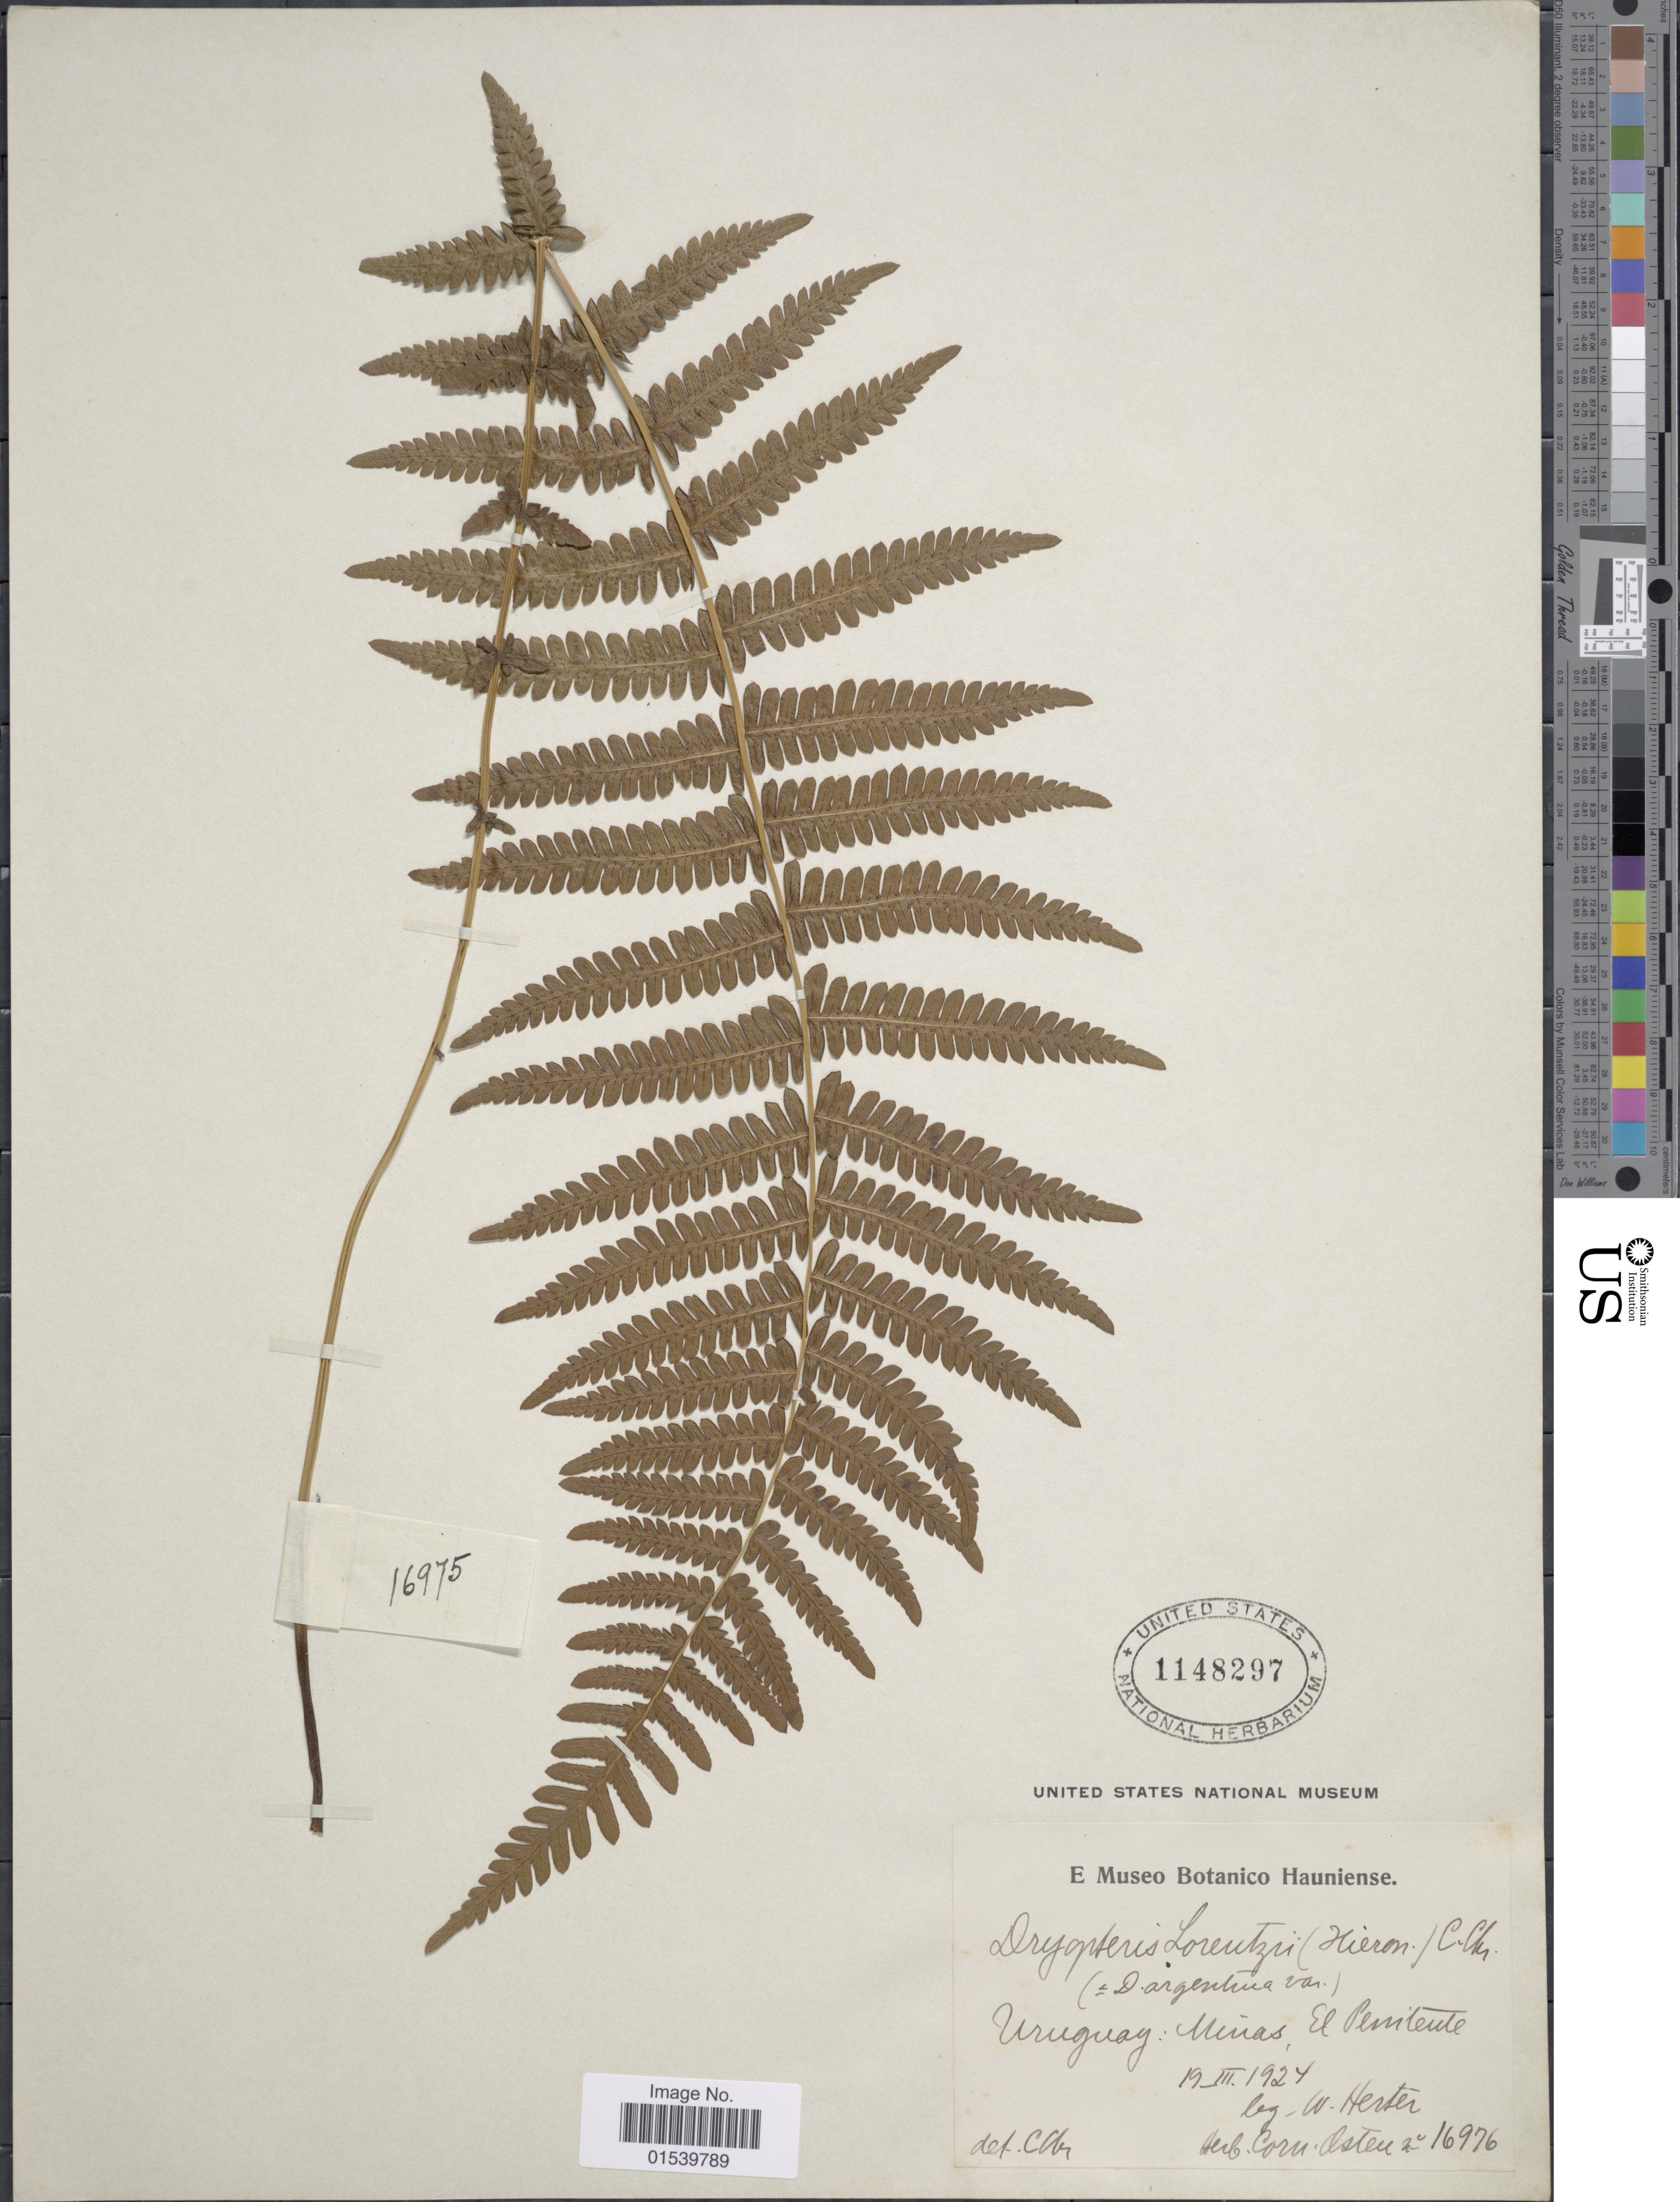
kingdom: Plantae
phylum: Tracheophyta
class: Polypodiopsida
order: Polypodiales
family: Thelypteridaceae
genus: Amauropelta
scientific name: Amauropelta argentina (Hieron.) comb. nov., ined. 2015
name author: (Hieron.)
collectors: W. G. Herter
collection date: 1924-03-19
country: Uruguay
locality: Minas, El Penitente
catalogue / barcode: US 1148297